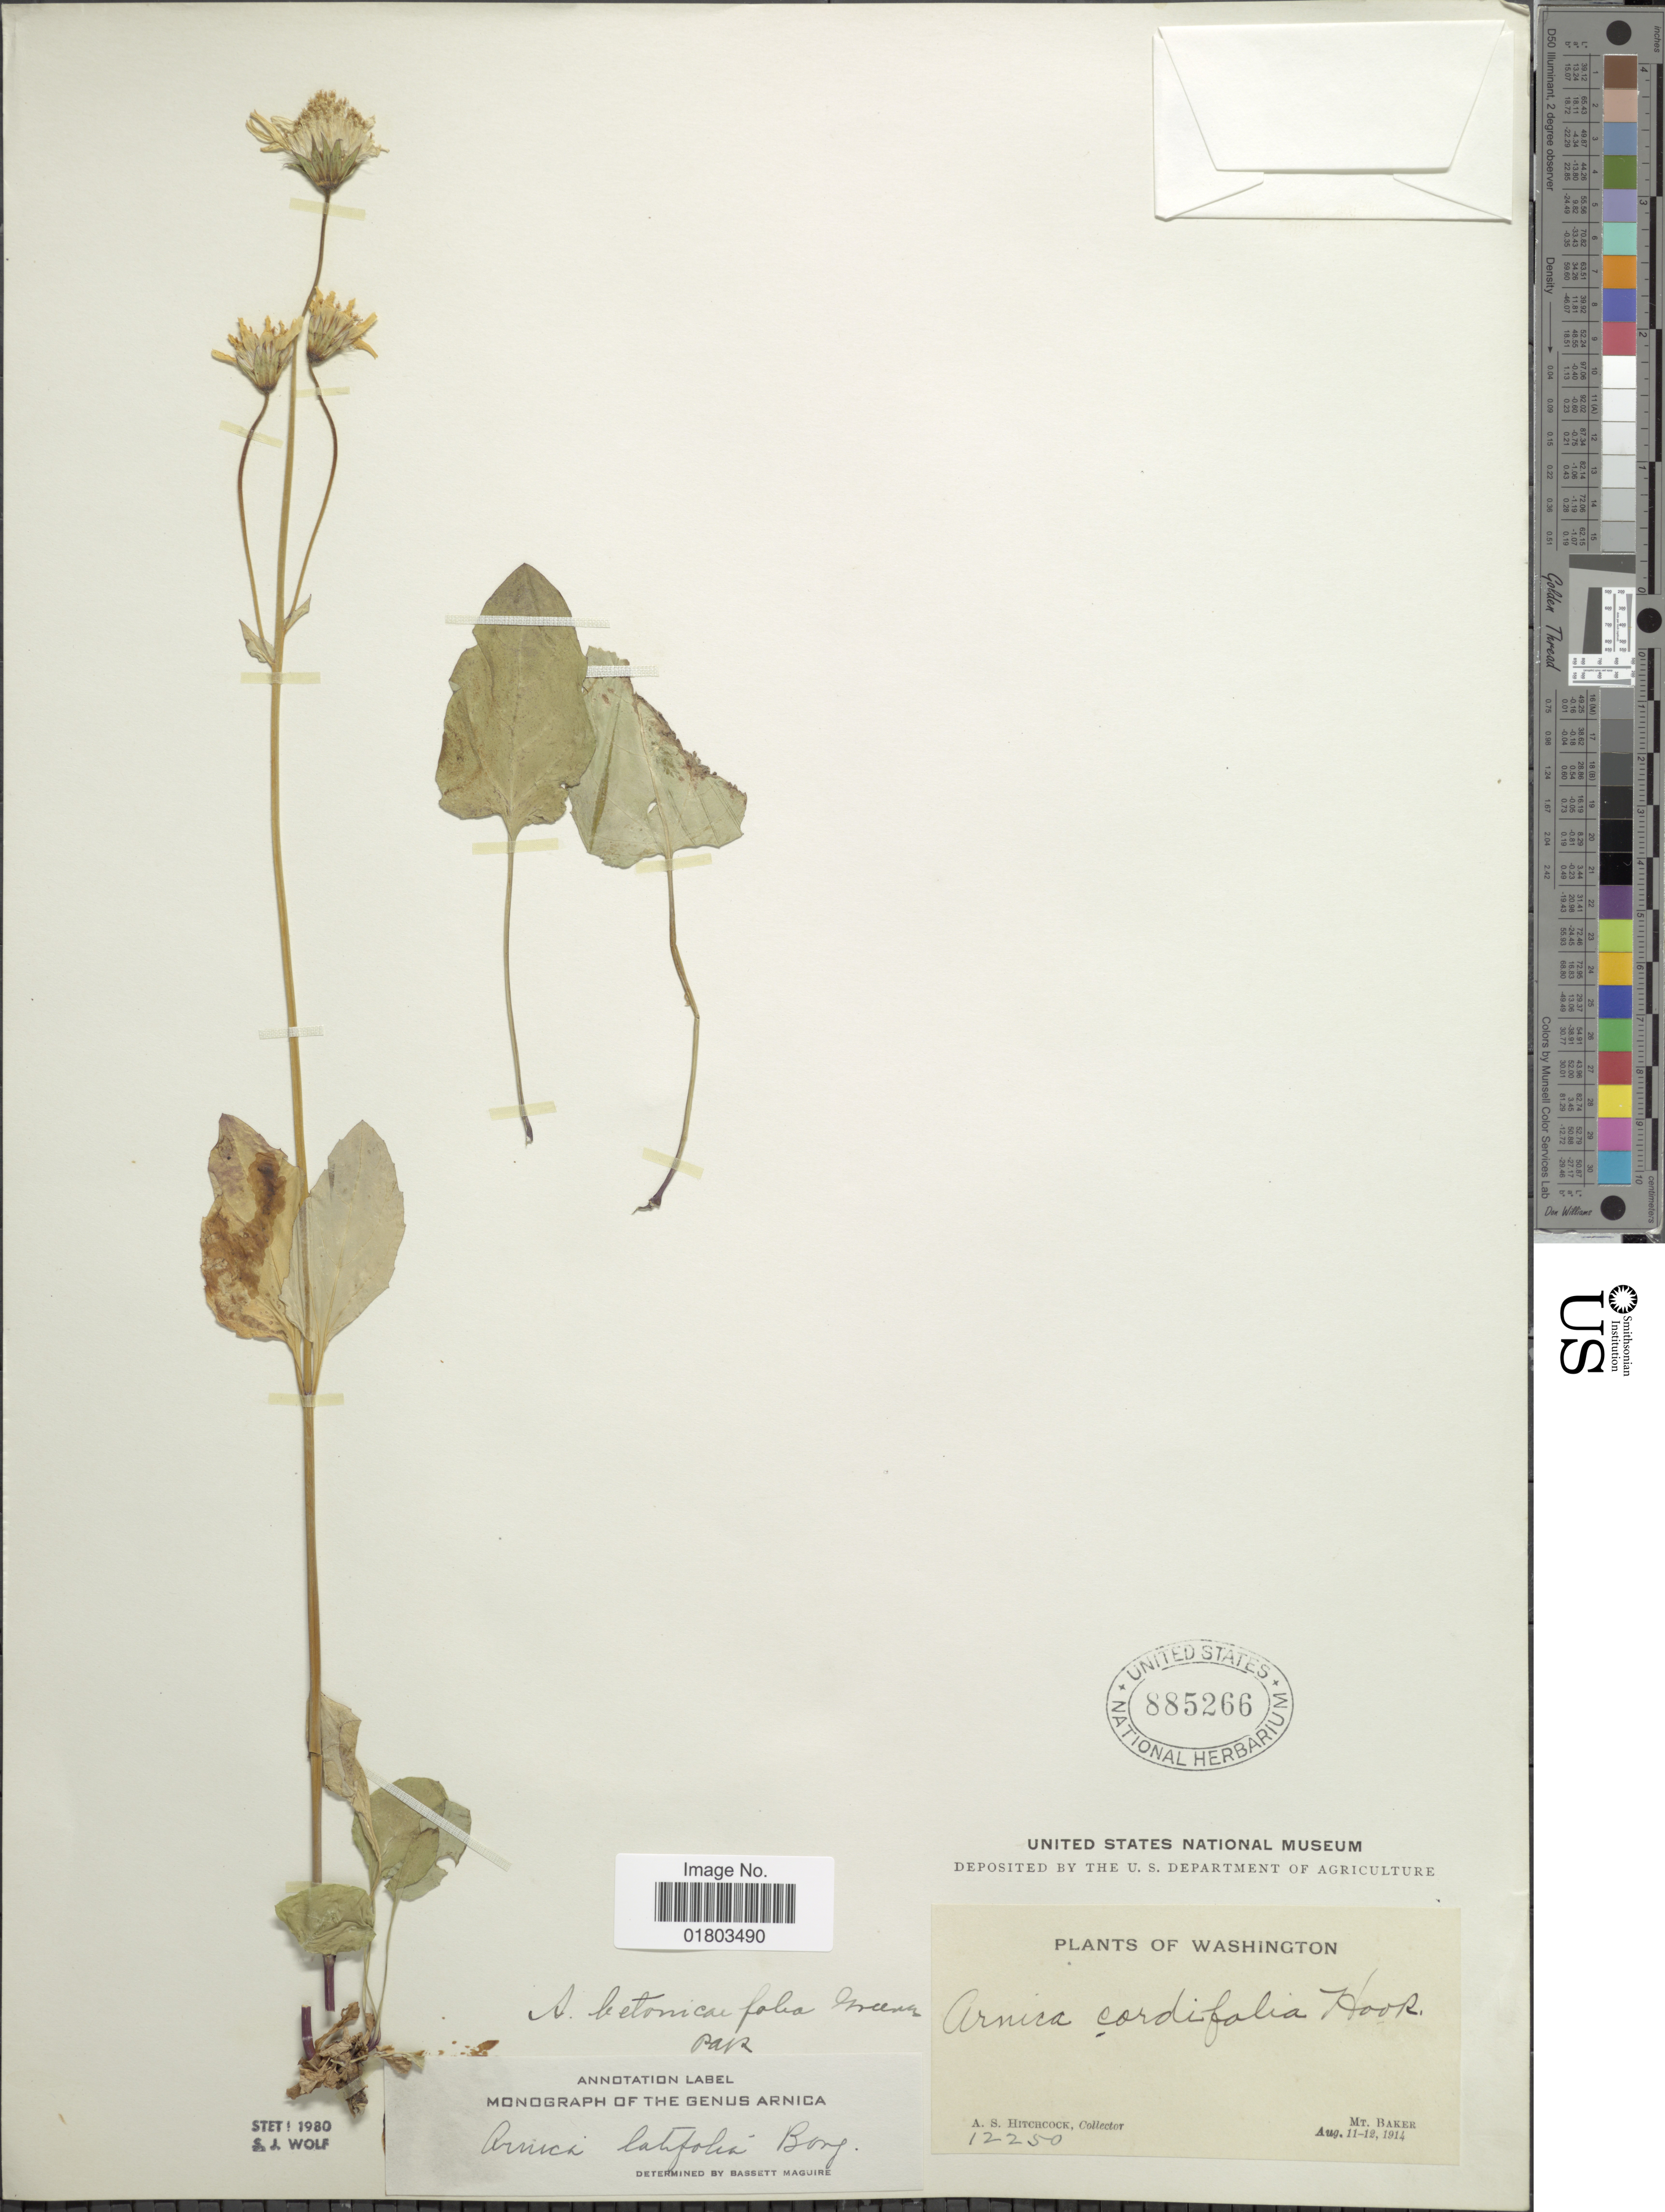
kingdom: Plantae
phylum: Tracheophyta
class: Magnoliopsida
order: Asterales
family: Asteraceae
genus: Arnica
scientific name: Arnica latifolia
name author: Bong.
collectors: A. S. Hitchcock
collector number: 12250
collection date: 1914-08-11/1914-08-12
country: United States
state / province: Washington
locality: Mt Baker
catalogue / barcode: US 885266